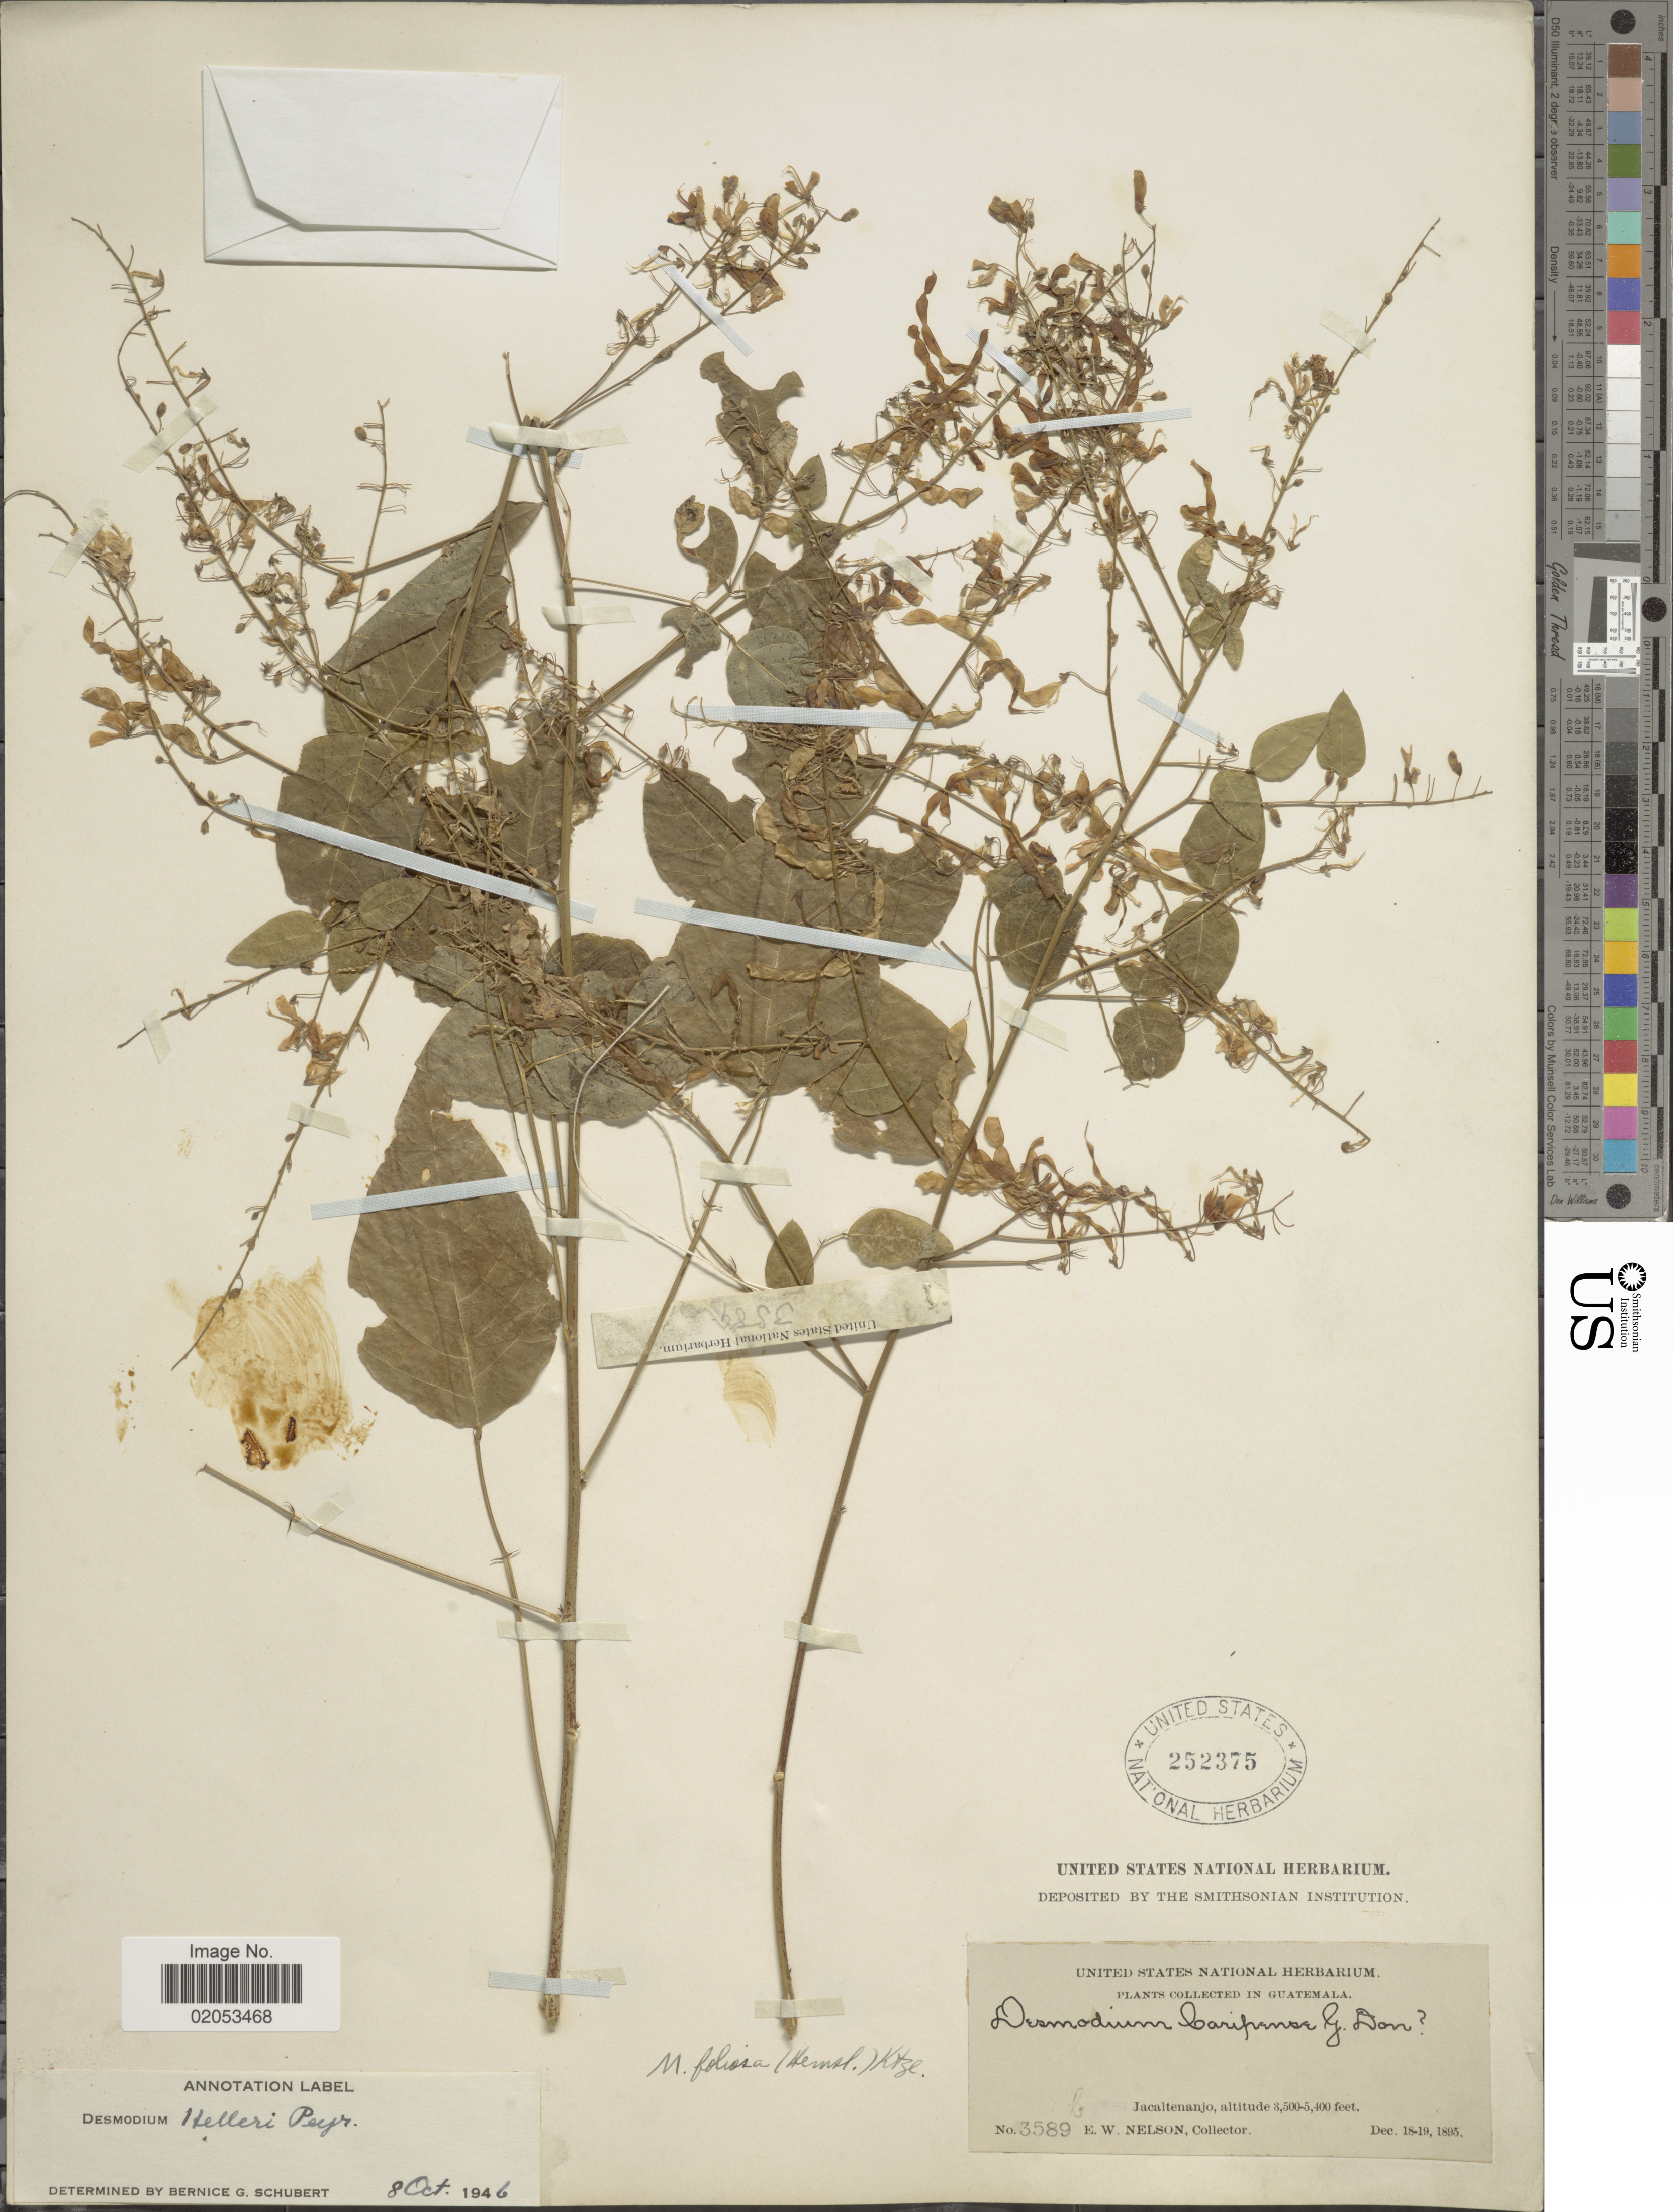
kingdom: Plantae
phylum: Tracheophyta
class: Magnoliopsida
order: Fabales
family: Fabaceae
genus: Desmodium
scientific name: Desmodium helleri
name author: Peyr.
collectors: E. W. Nelson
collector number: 3589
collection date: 1895-12-18/1895-12-19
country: Guatemala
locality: Jacaltenanjo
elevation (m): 1067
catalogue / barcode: US 252375